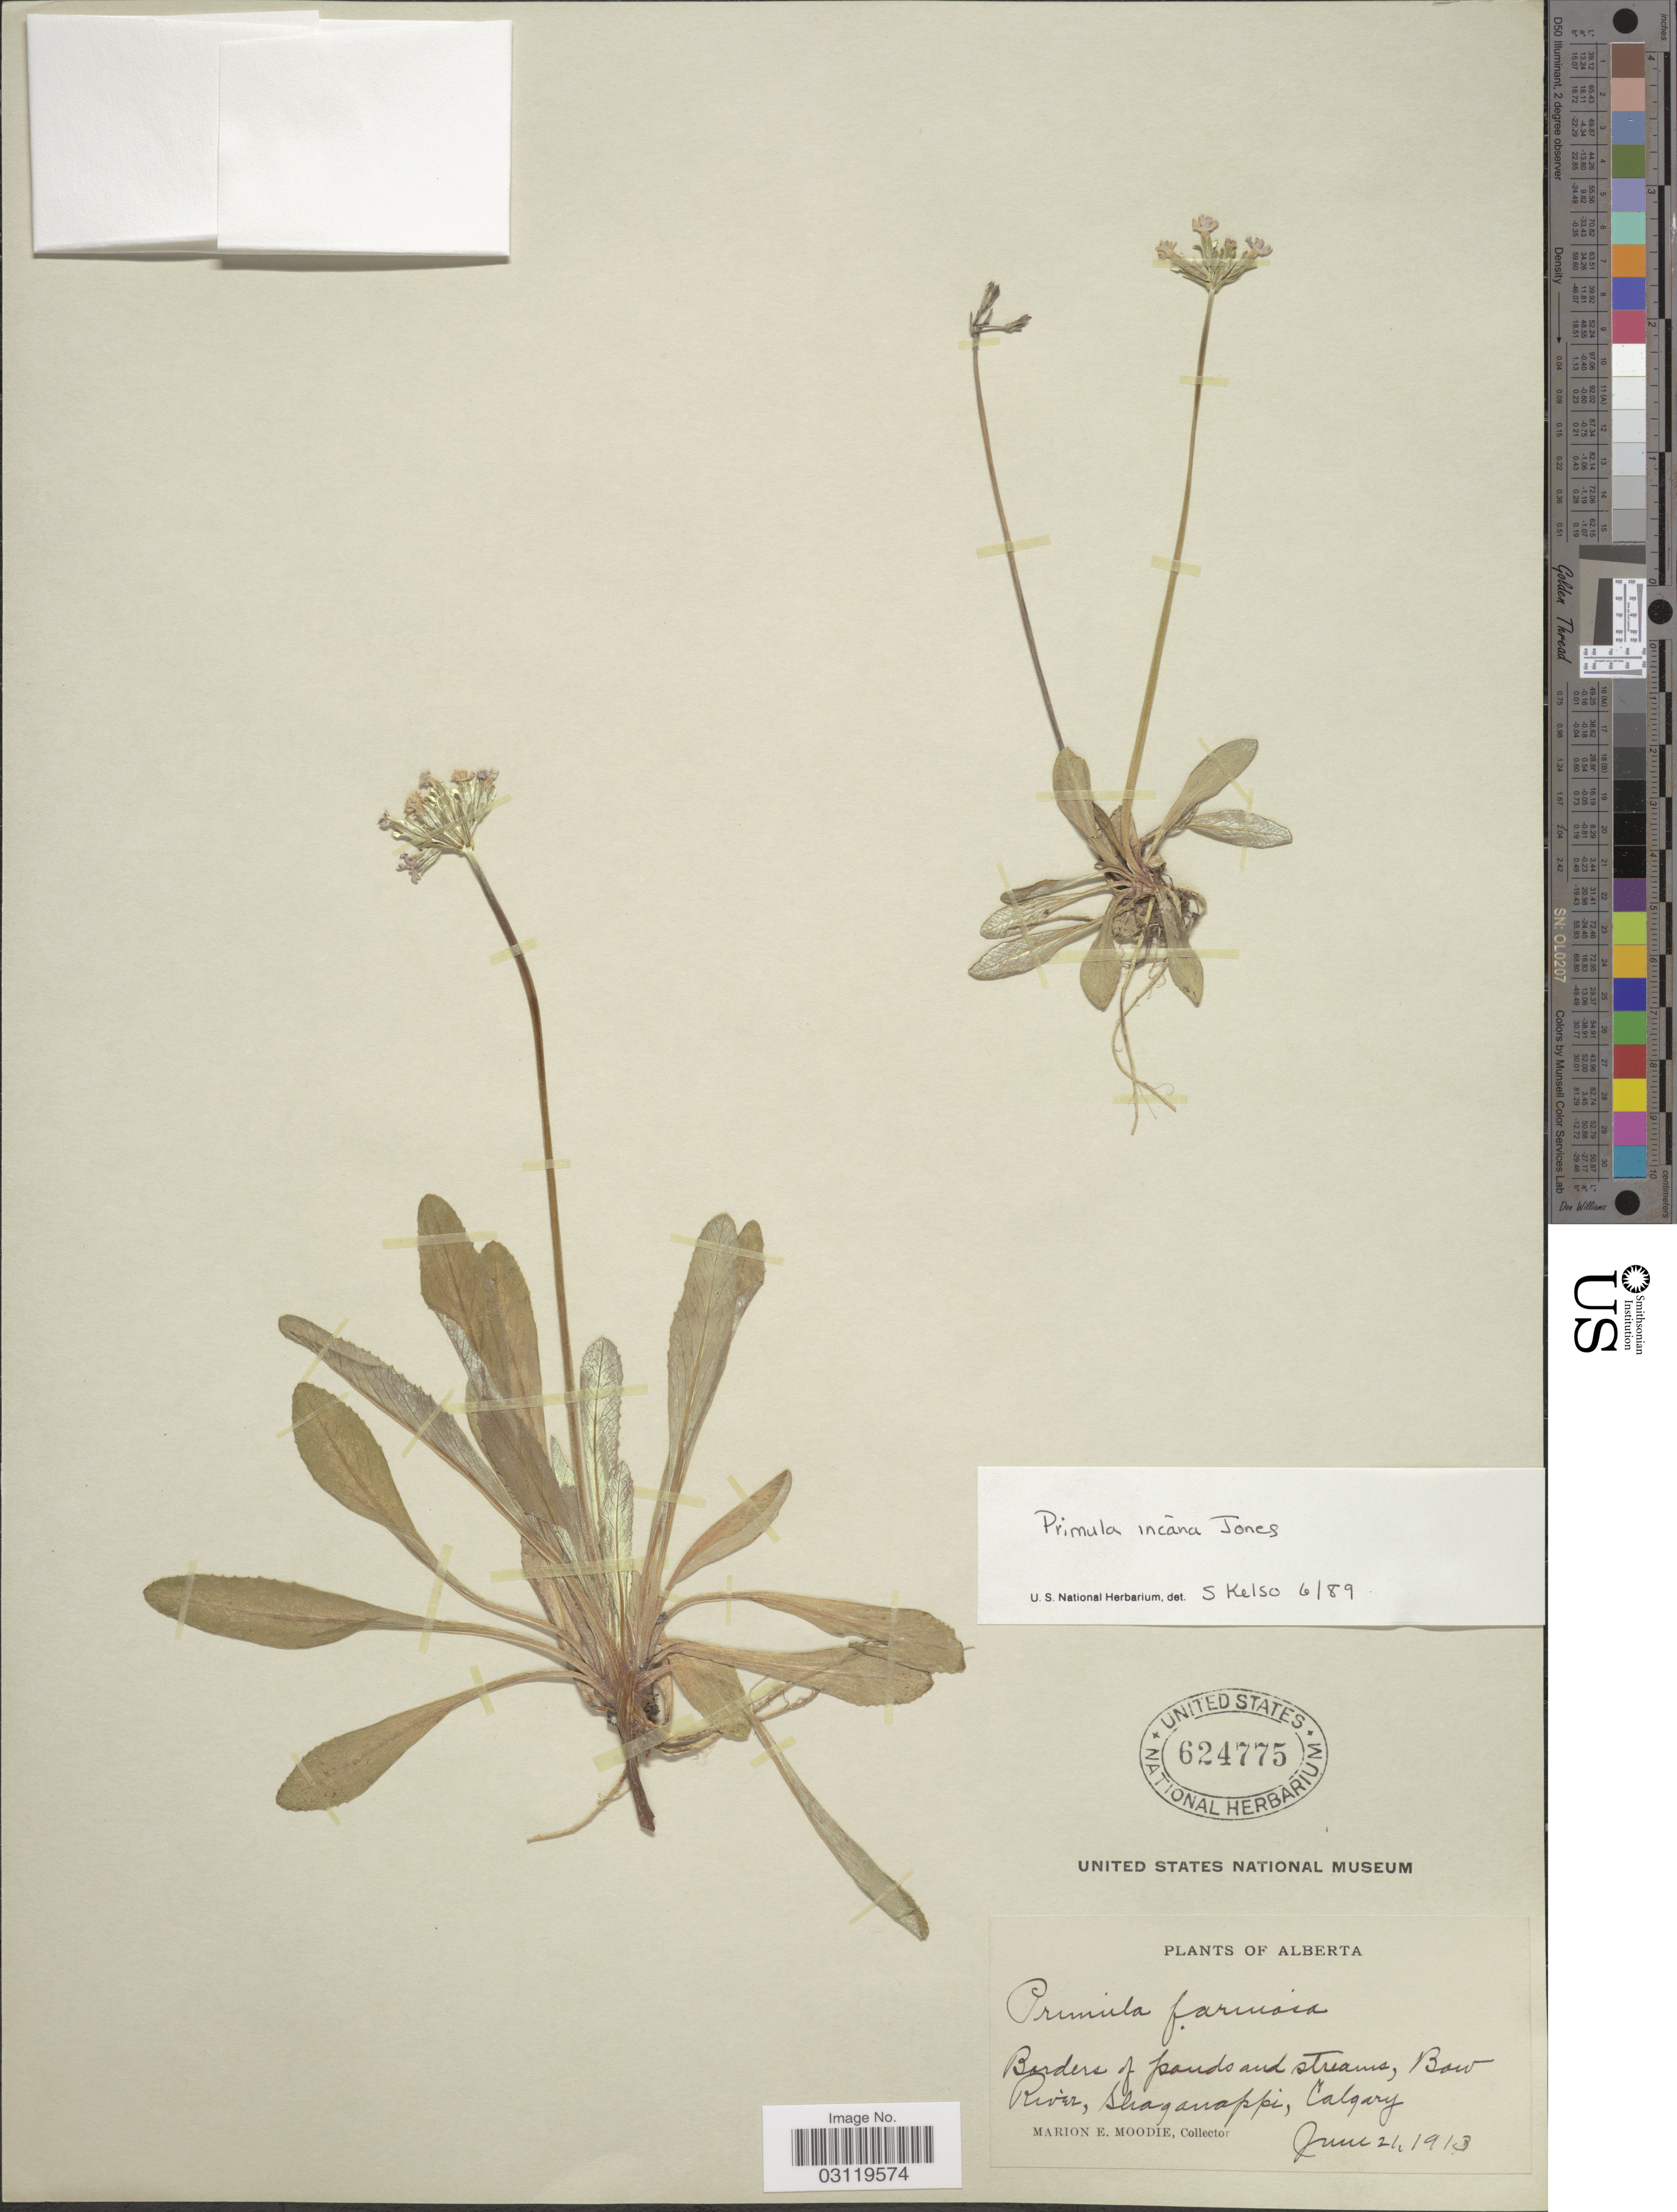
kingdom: Plantae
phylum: Tracheophyta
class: Magnoliopsida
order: Ericales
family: Primulaceae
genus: Primula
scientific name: Primula incana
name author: M.E. Jones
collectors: M. E. Moodie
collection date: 1913-06-21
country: Canada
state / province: Alberta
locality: Borders of ponds and streams, Bow River, Shaganappi, Calgary.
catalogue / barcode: US 624775